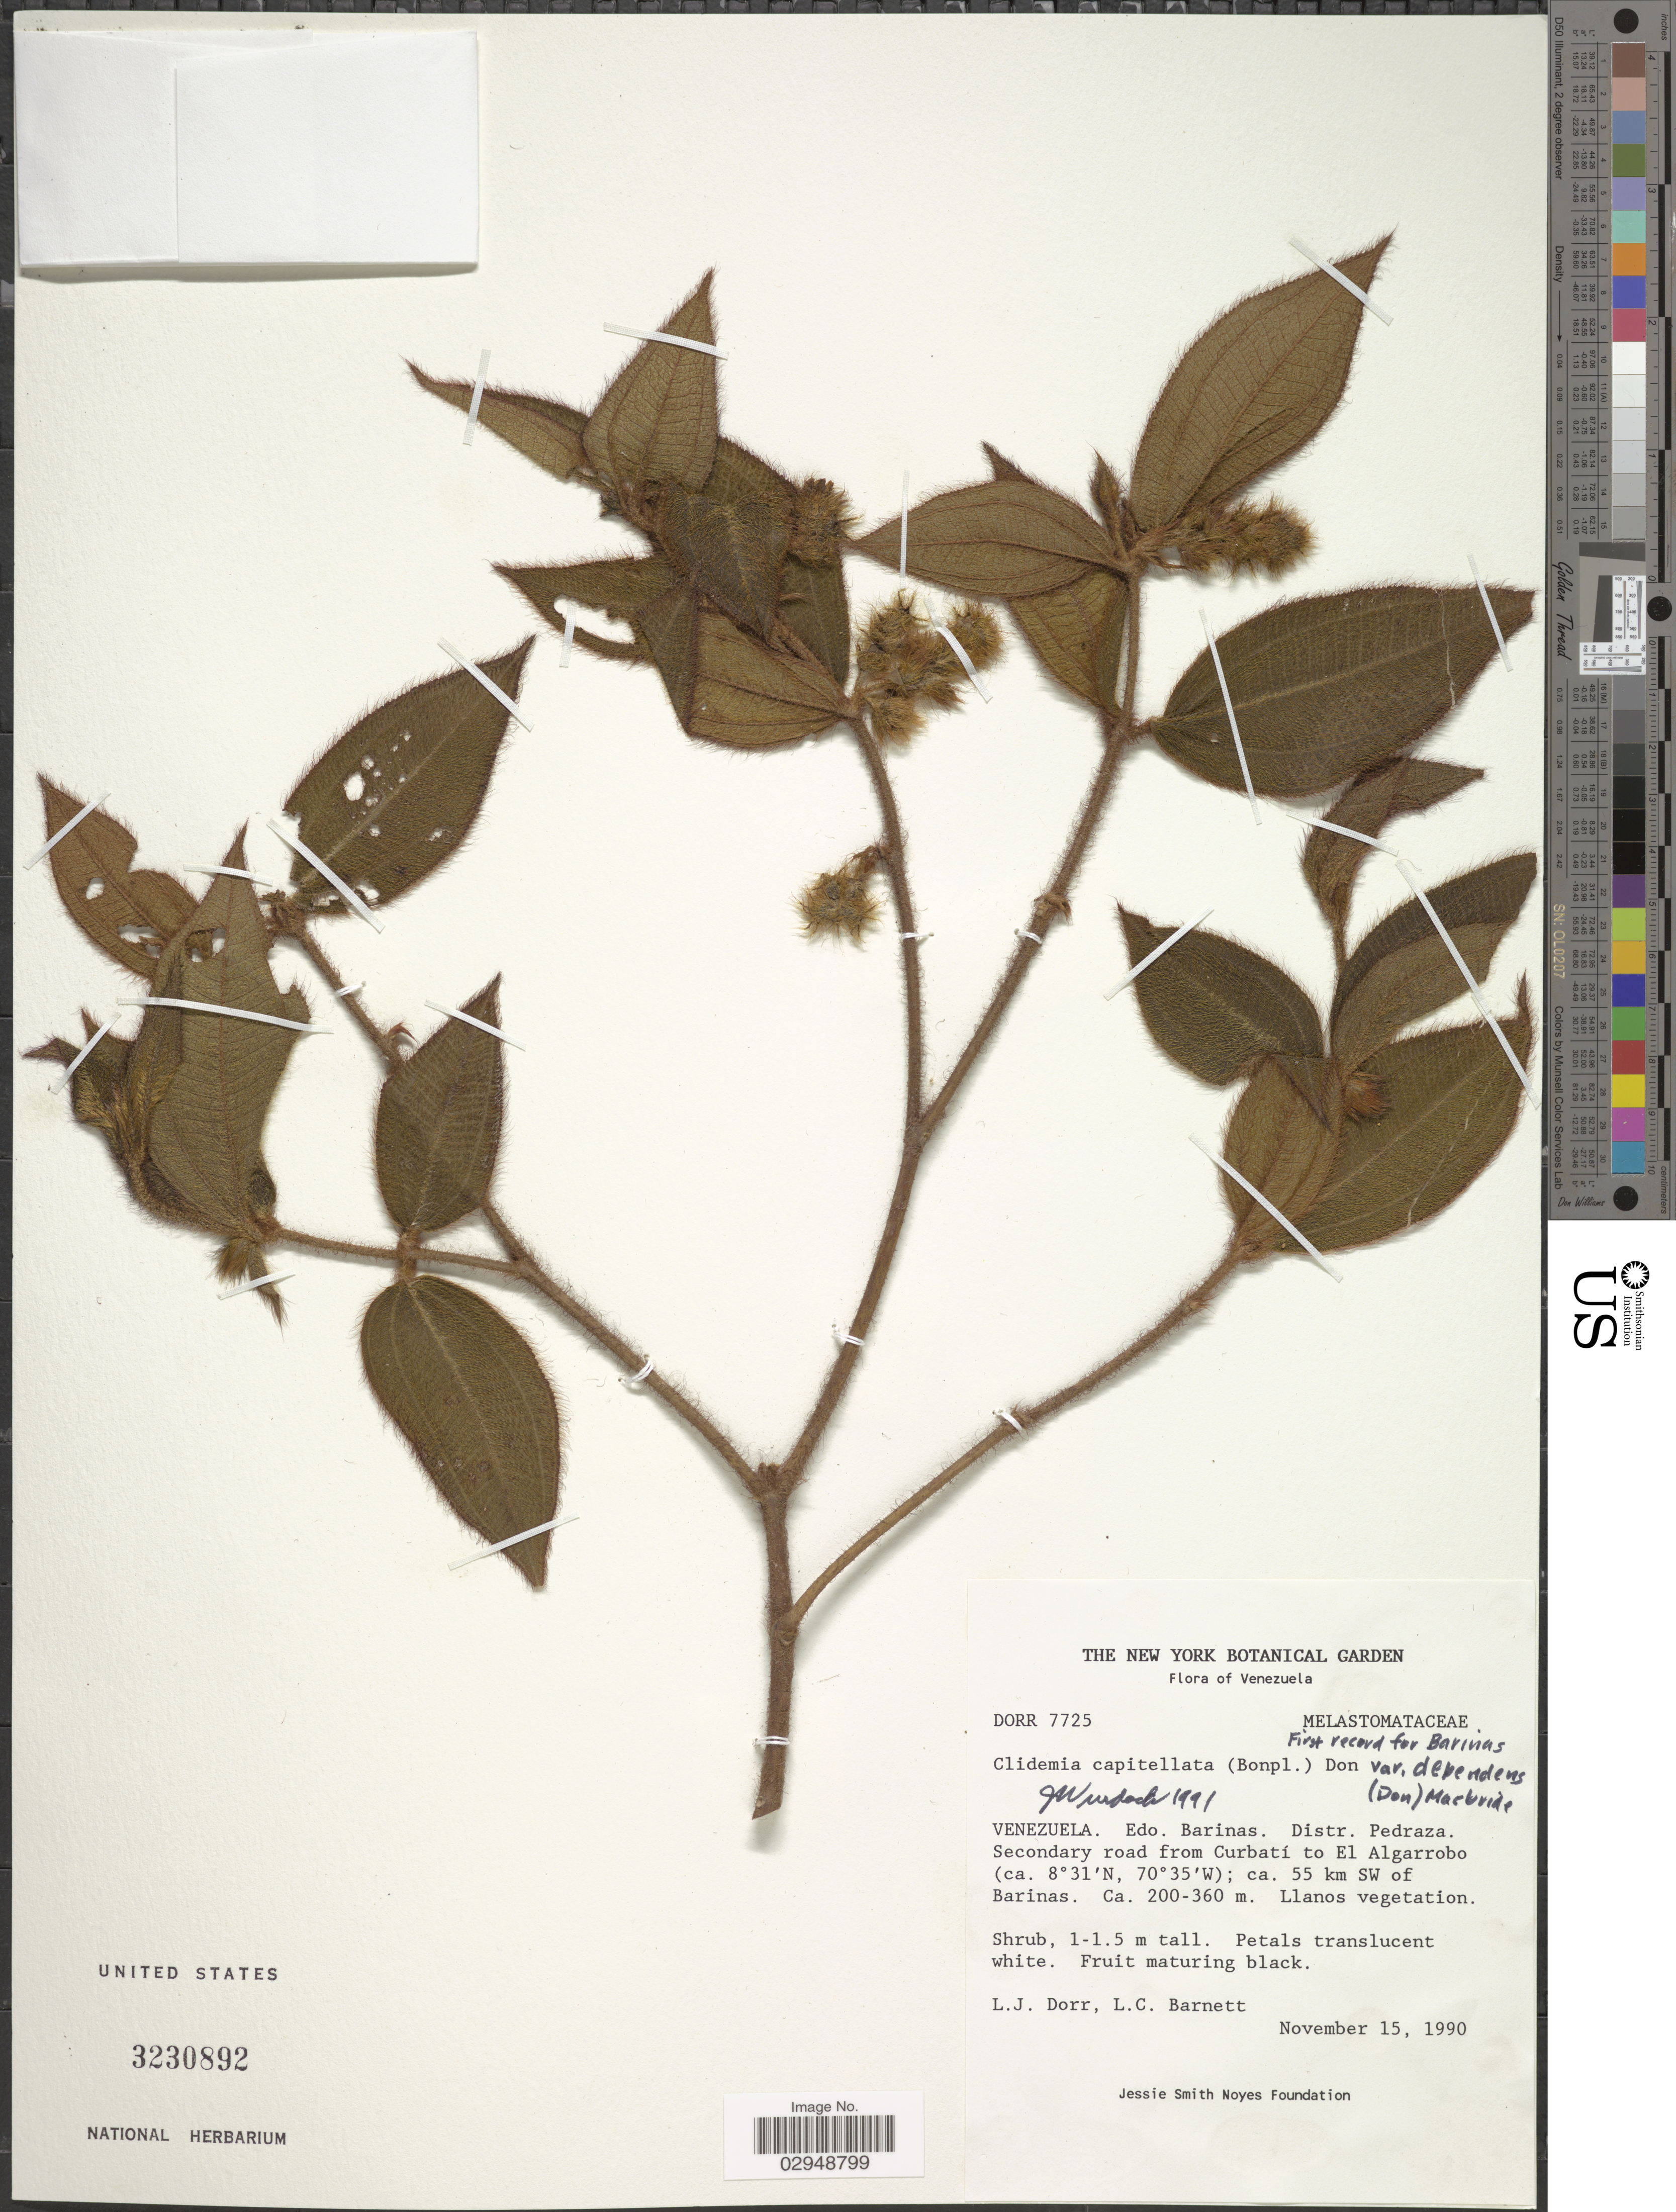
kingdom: Plantae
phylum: Tracheophyta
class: Magnoliopsida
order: Myrtales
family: Melastomataceae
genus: Clidemia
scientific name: Clidemia capitellata var. dependens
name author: (Pav. & D. Don) J.F. Macbr.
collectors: L. J. Dorr & L. C. Barnett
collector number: DORR7725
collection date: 1990-11-15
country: Venezuela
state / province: Barinas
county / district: Pedraza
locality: Secondary road from Curbatí to El Algarrobo, ca. 55 km SW of Barinas.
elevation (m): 200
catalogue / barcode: US 3230892